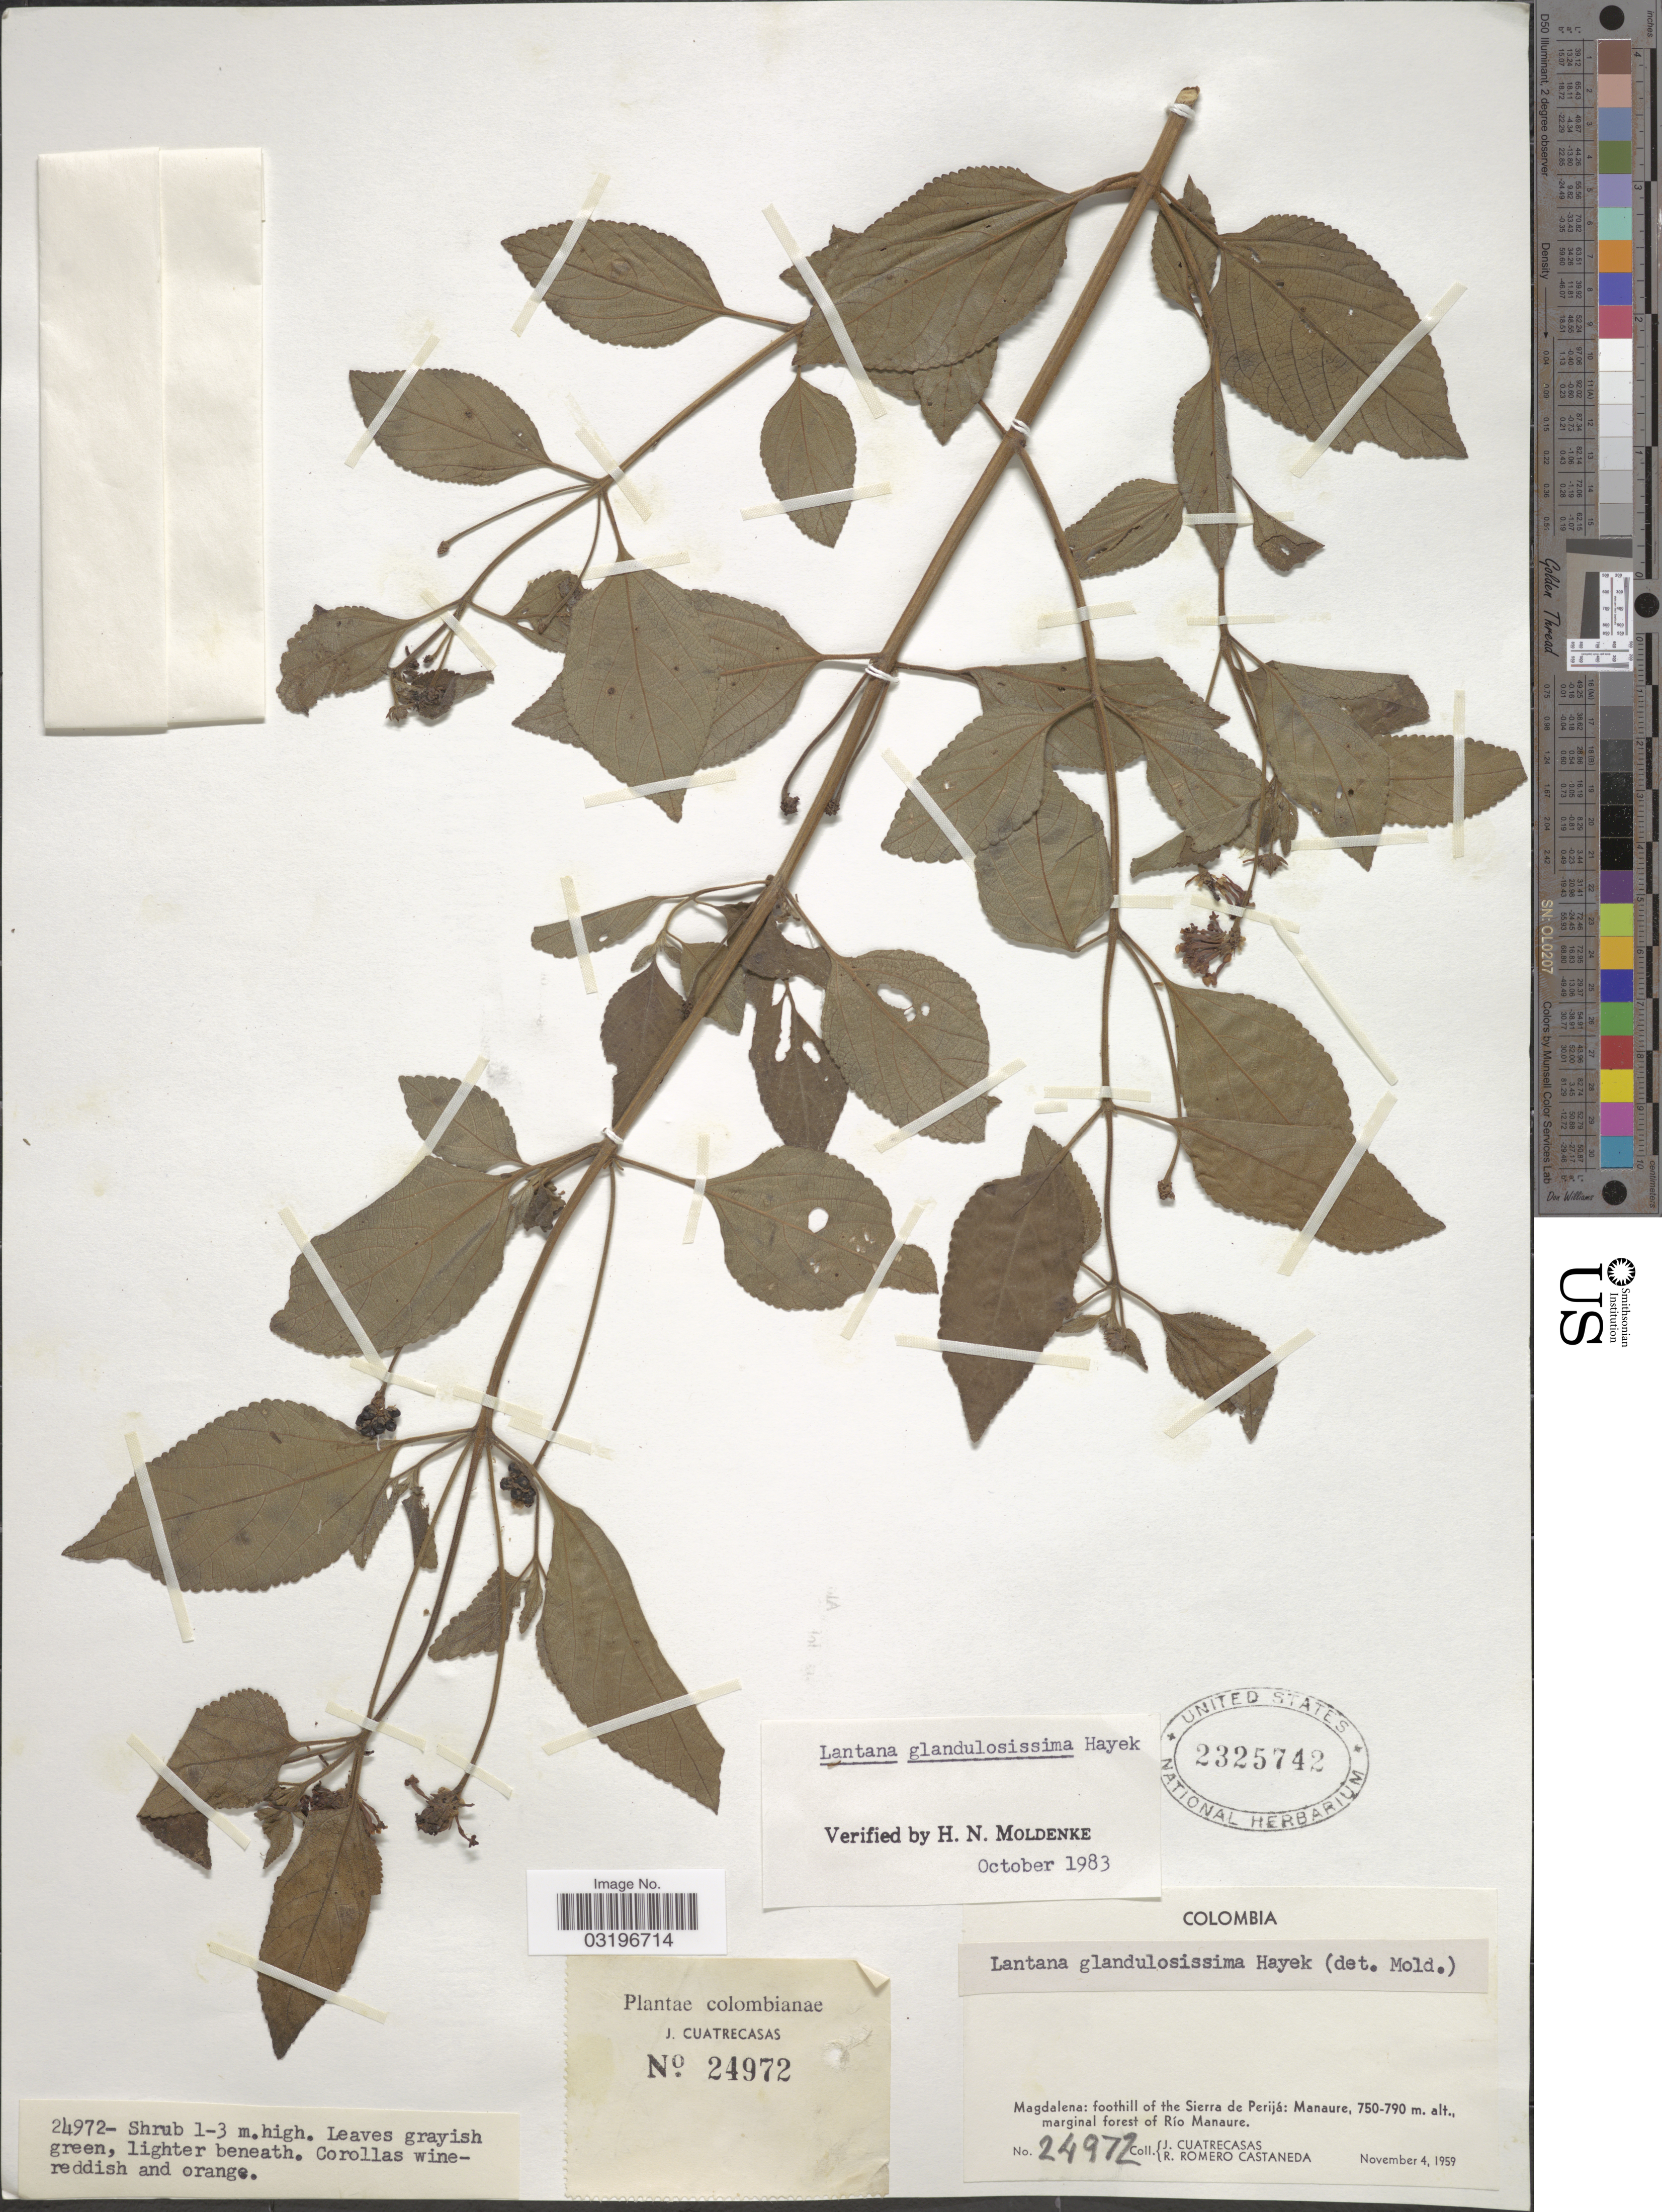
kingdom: Plantae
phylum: Tracheophyta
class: Magnoliopsida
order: Lamiales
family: Verbenaceae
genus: Lantana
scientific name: Lantana glandulosissima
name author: Hayek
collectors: J. Cuatrecasas & R. Romero Castañeda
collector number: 24972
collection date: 1959-11-04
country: Colombia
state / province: Magdalena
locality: Foothill of the Sierra de Perijá: Manaure, marginal forest of Río Manaure.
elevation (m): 750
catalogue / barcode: US 2325742